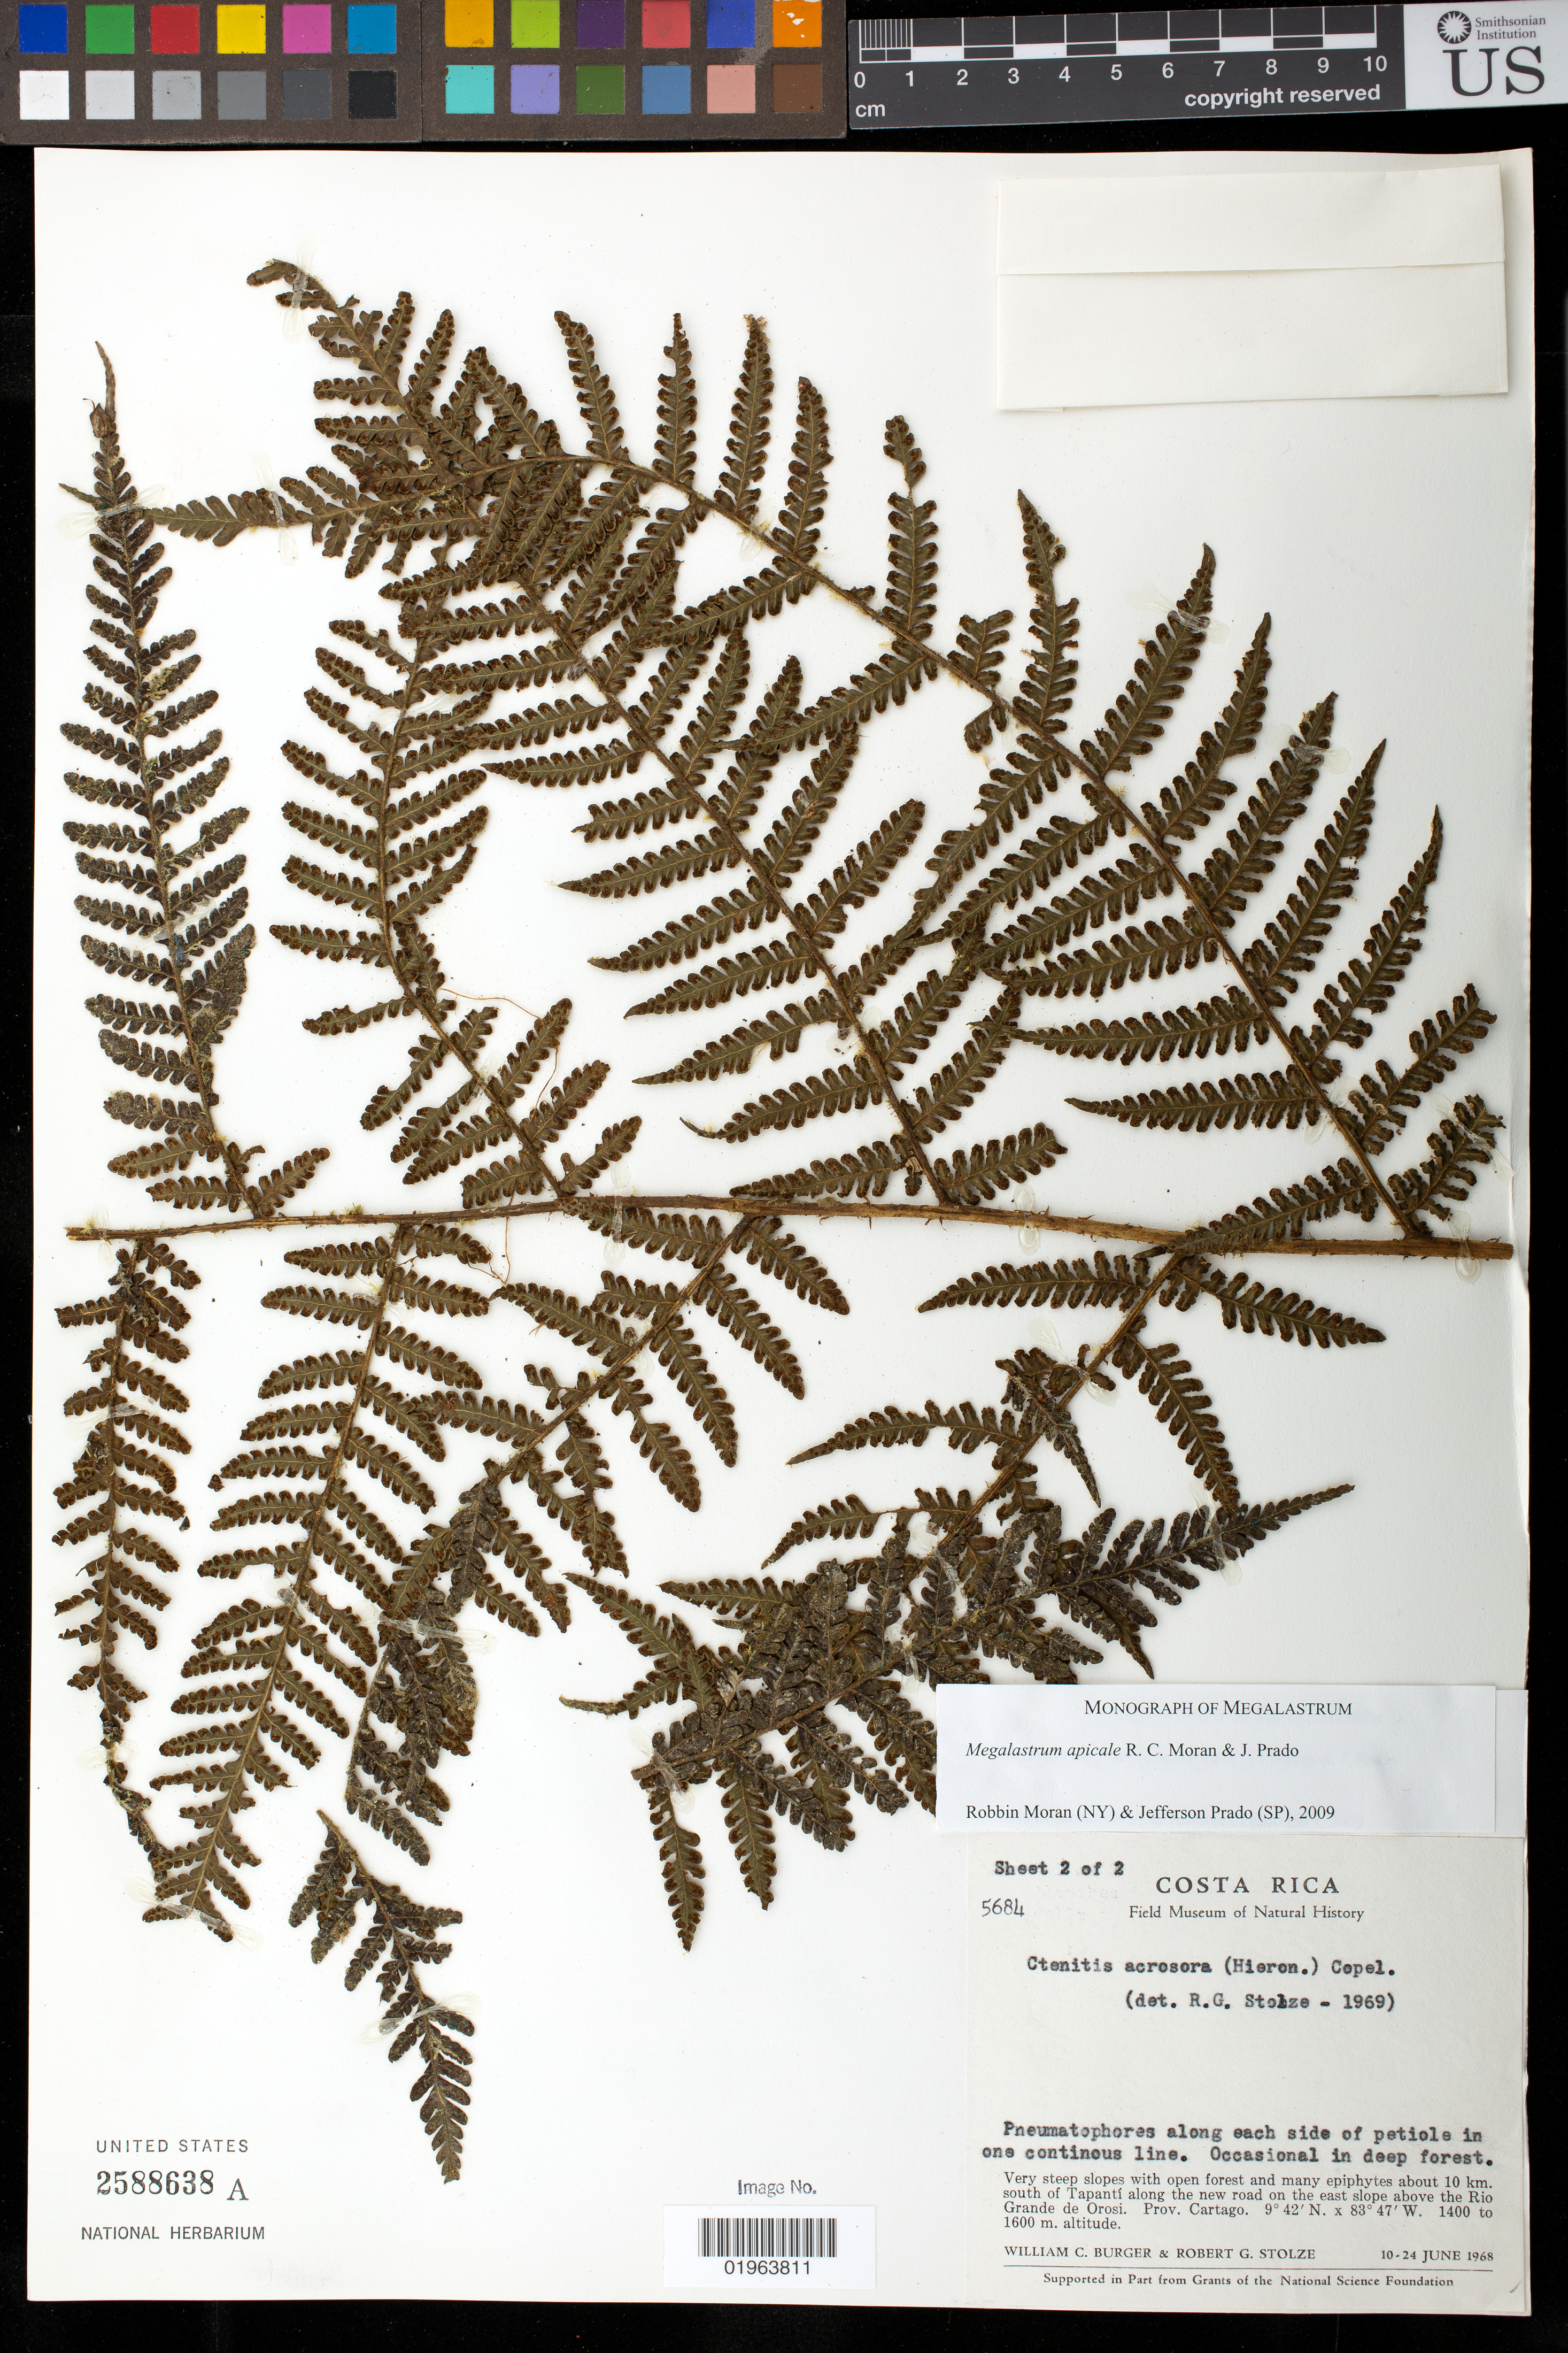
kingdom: Plantae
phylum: Tracheophyta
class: Polypodiopsida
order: Polypodiales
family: Dryopteridaceae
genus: Megalastrum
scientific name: Megalastrum apicale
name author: R.C. Moran & J. Prado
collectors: W. Burger & R. G. Stolze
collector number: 5684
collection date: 1968-06-10/1968-06-24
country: Costa Rica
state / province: Cartago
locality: About 10 km. south of Tapantí along the new road on the east slope above the Rio Grande de Orosi.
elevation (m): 1400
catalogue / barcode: US 2588638